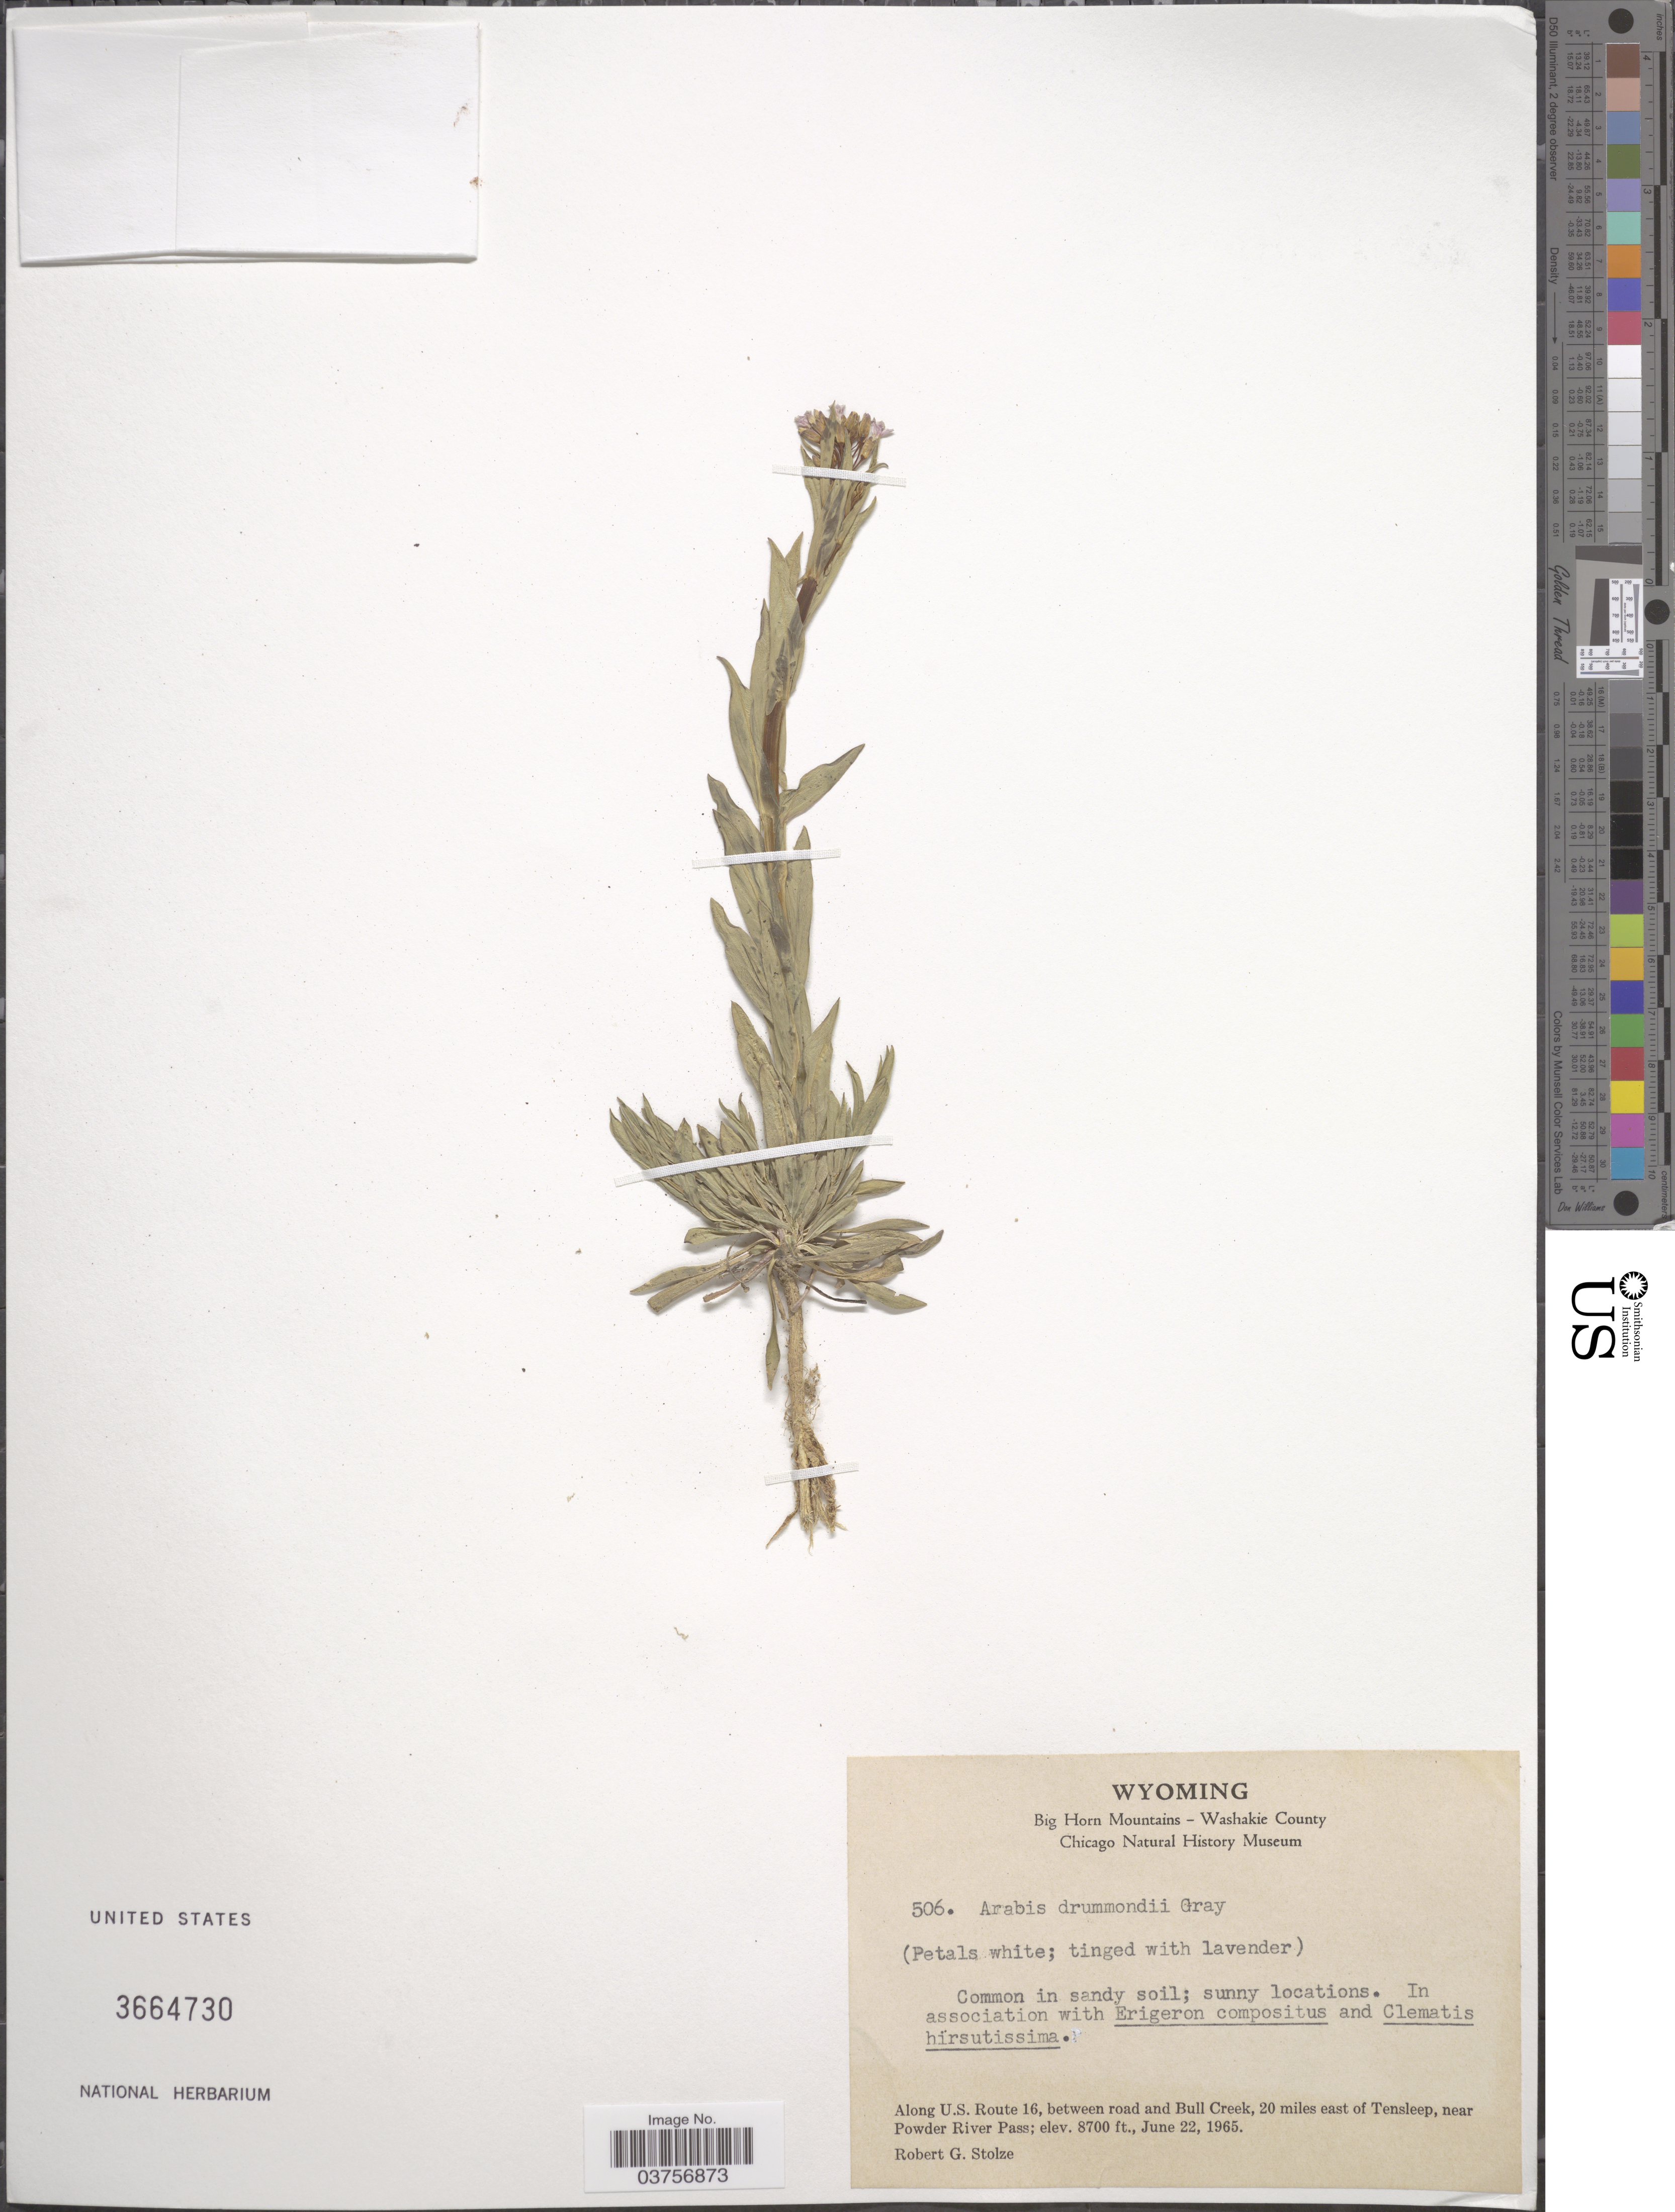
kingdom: Plantae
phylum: Tracheophyta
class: Magnoliopsida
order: Brassicales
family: Brassicaceae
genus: Arabis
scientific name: Arabis drummondii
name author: A. Gray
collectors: R. G. Stolze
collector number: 506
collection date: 1965-06-22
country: United States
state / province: Wyoming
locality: Big Horn Mountains - Washakie County. Common in sandy soil; sunny locations. Along U.S. Route 16, between road and Bull Creek, 20 miles east of Tensleep, near Powder River Pass.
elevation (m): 2652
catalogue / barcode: US 3664730